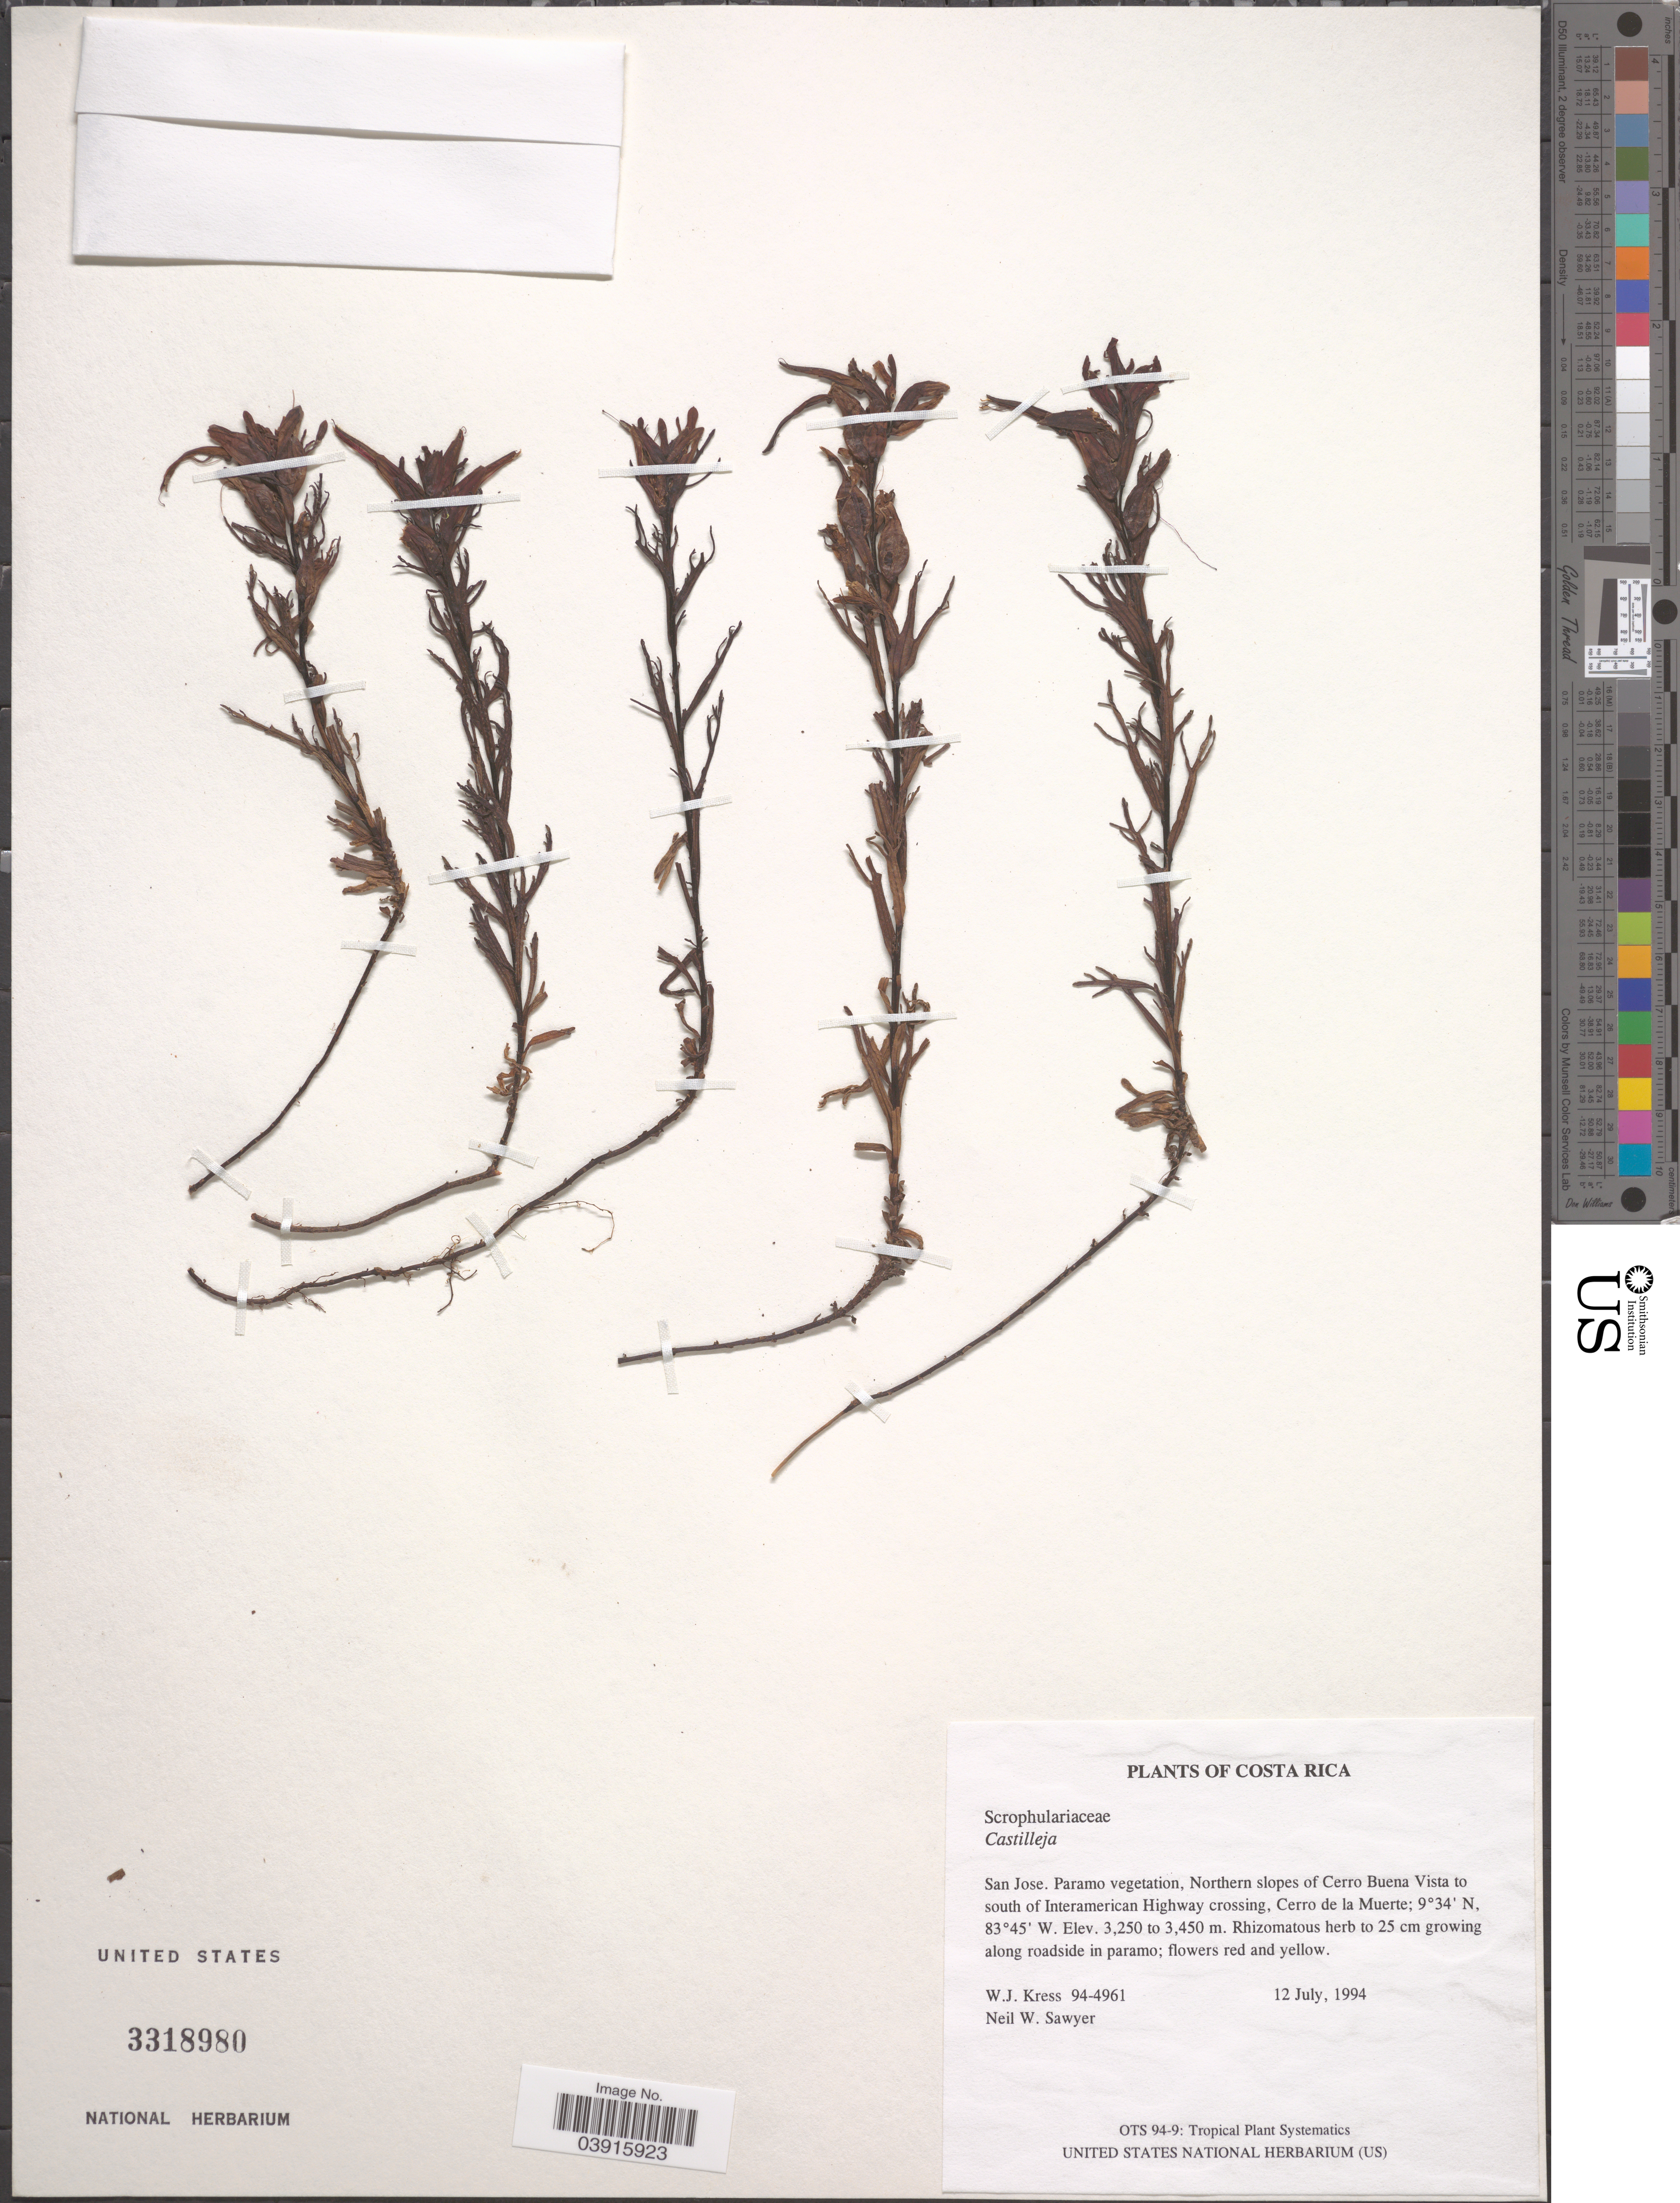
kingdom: Plantae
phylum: Tracheophyta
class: Magnoliopsida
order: Lamiales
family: Orobanchaceae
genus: Castilleja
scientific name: Castilleja sp.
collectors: W. J. Kress & N. W. Sawyer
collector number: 94-4961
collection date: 1994-07-12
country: Costa Rica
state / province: San José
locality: Northern slopes of Cerro Buena Vista to south of Interamerican Highway crossing, Cerro de la Muerte.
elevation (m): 3250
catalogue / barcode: US 3318980